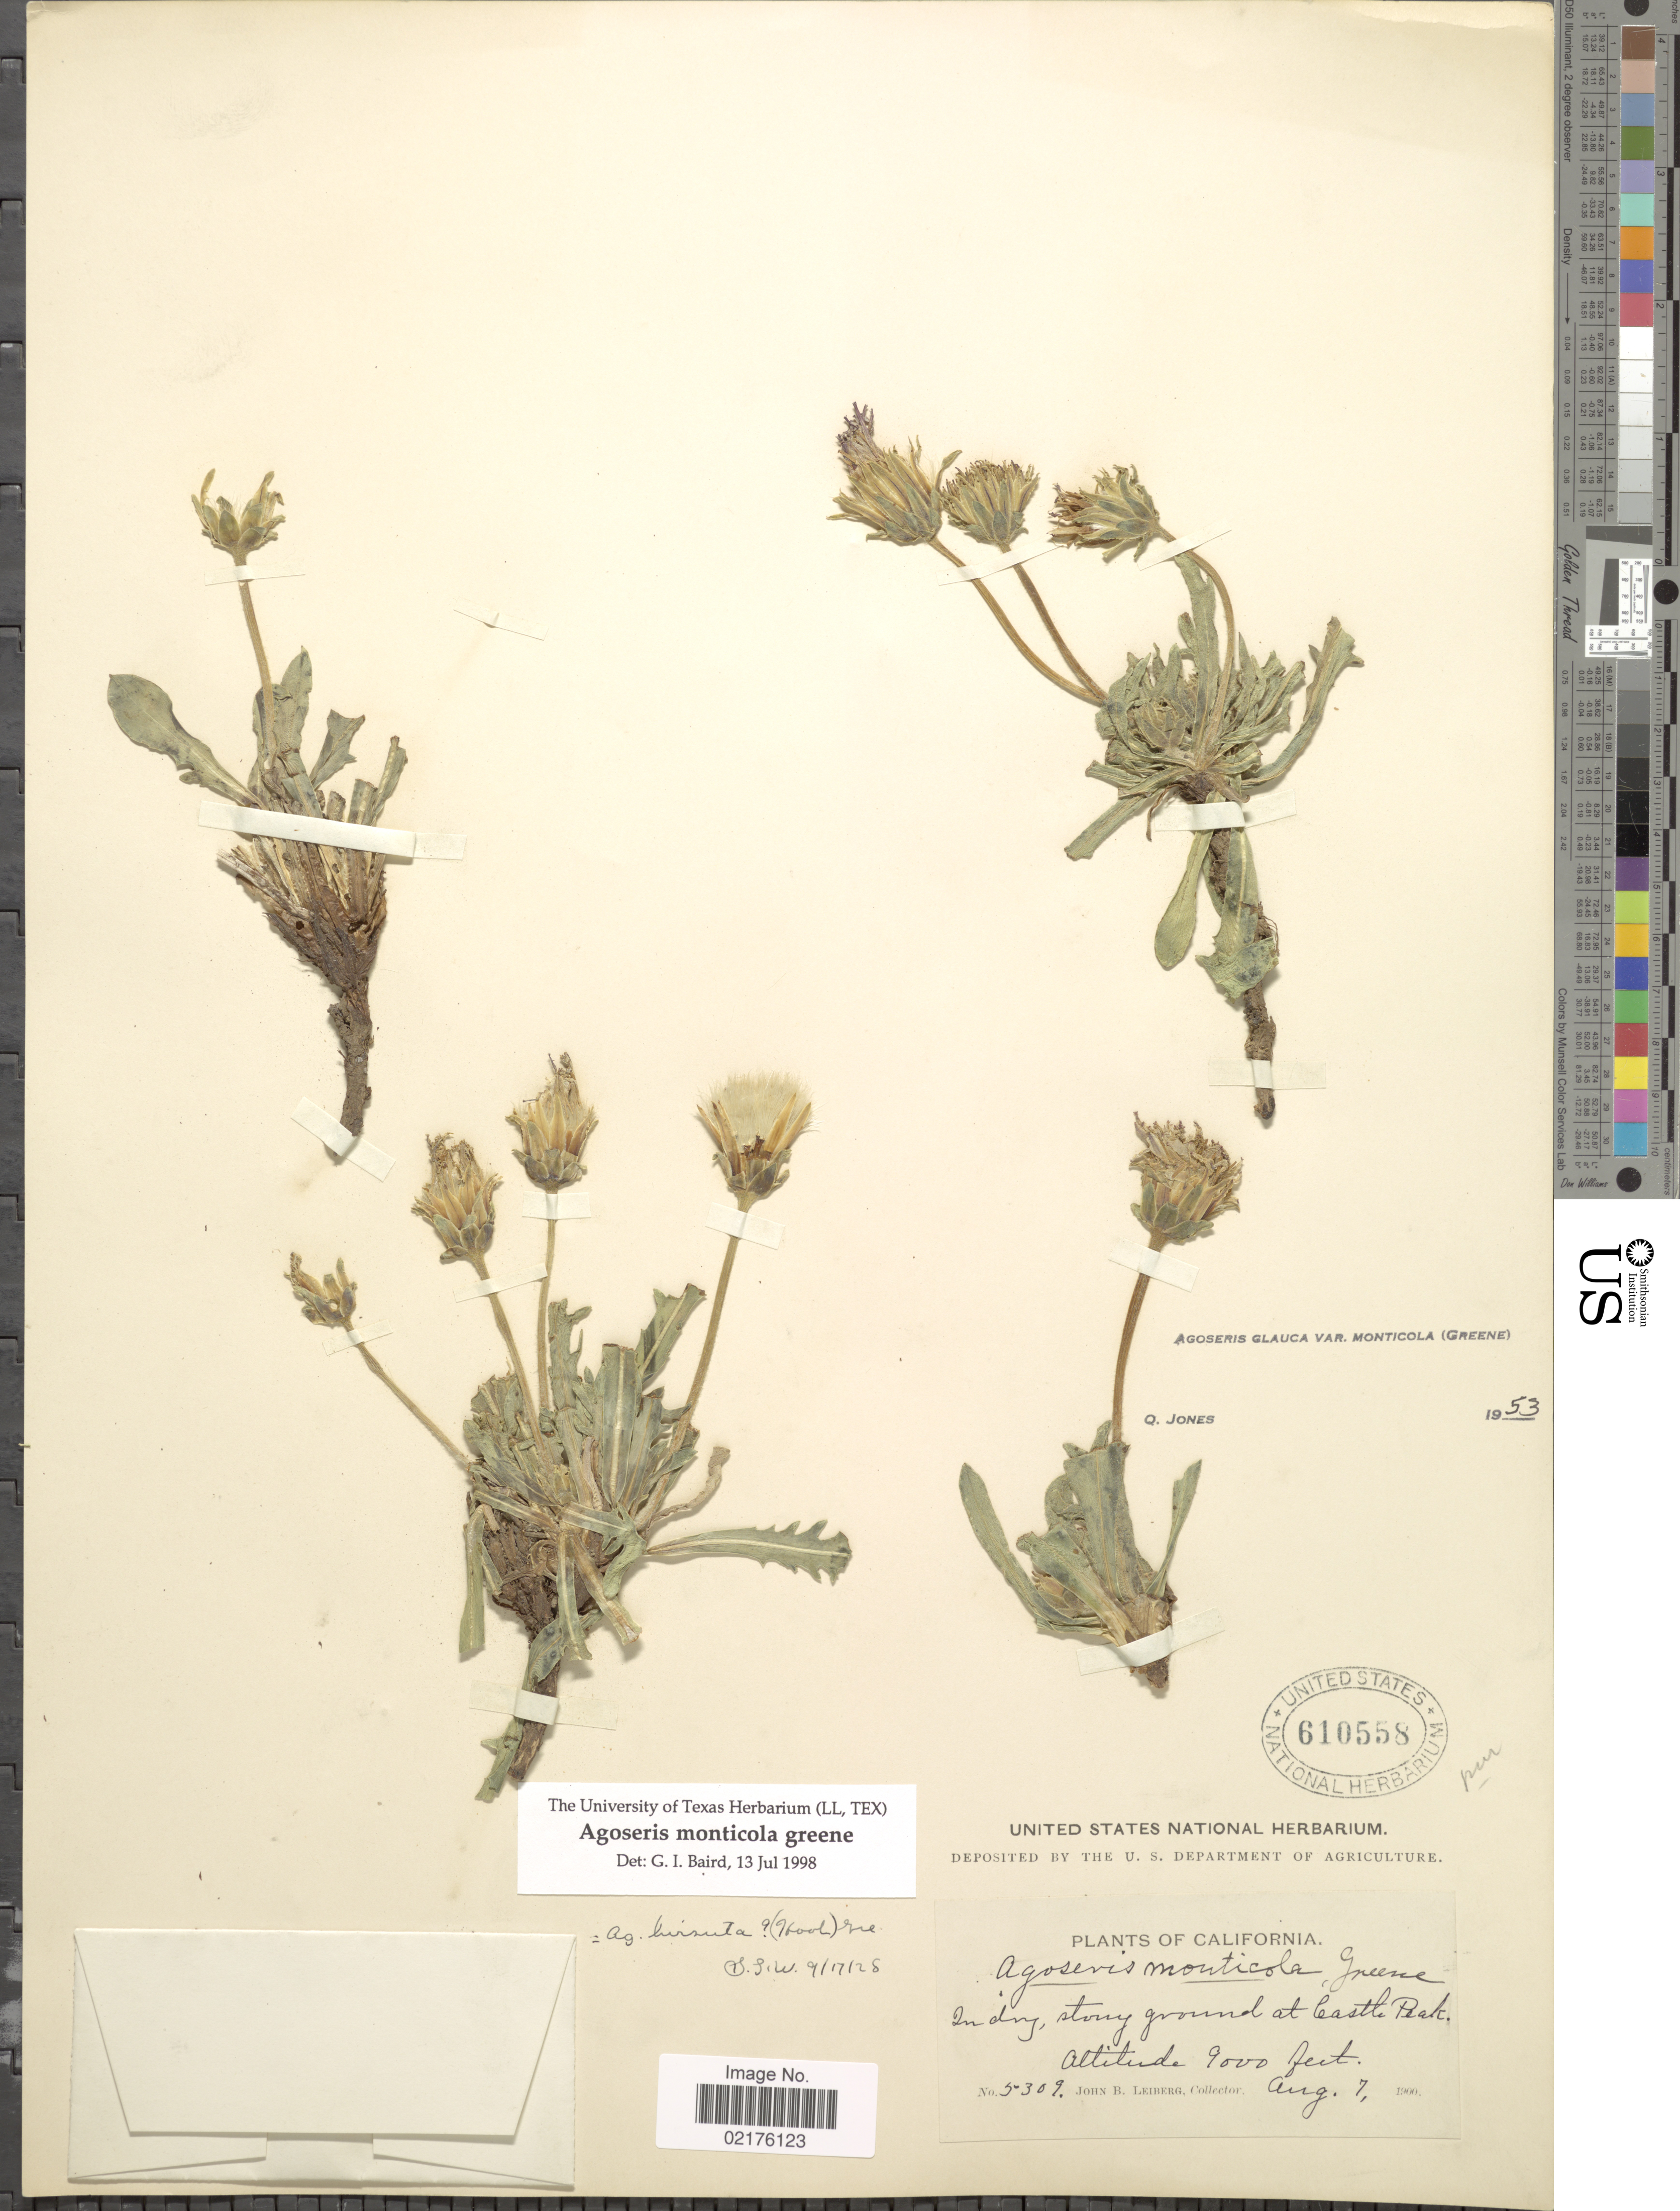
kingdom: Plantae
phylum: Tracheophyta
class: Magnoliopsida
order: Asterales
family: Asteraceae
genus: Agoseris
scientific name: Agoseris monticola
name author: Greene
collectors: J. B. Leiberg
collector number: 5309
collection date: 1900-08-07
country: United States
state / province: California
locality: In dry, stony ground at Castle Peak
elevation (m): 2743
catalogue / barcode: US 610558